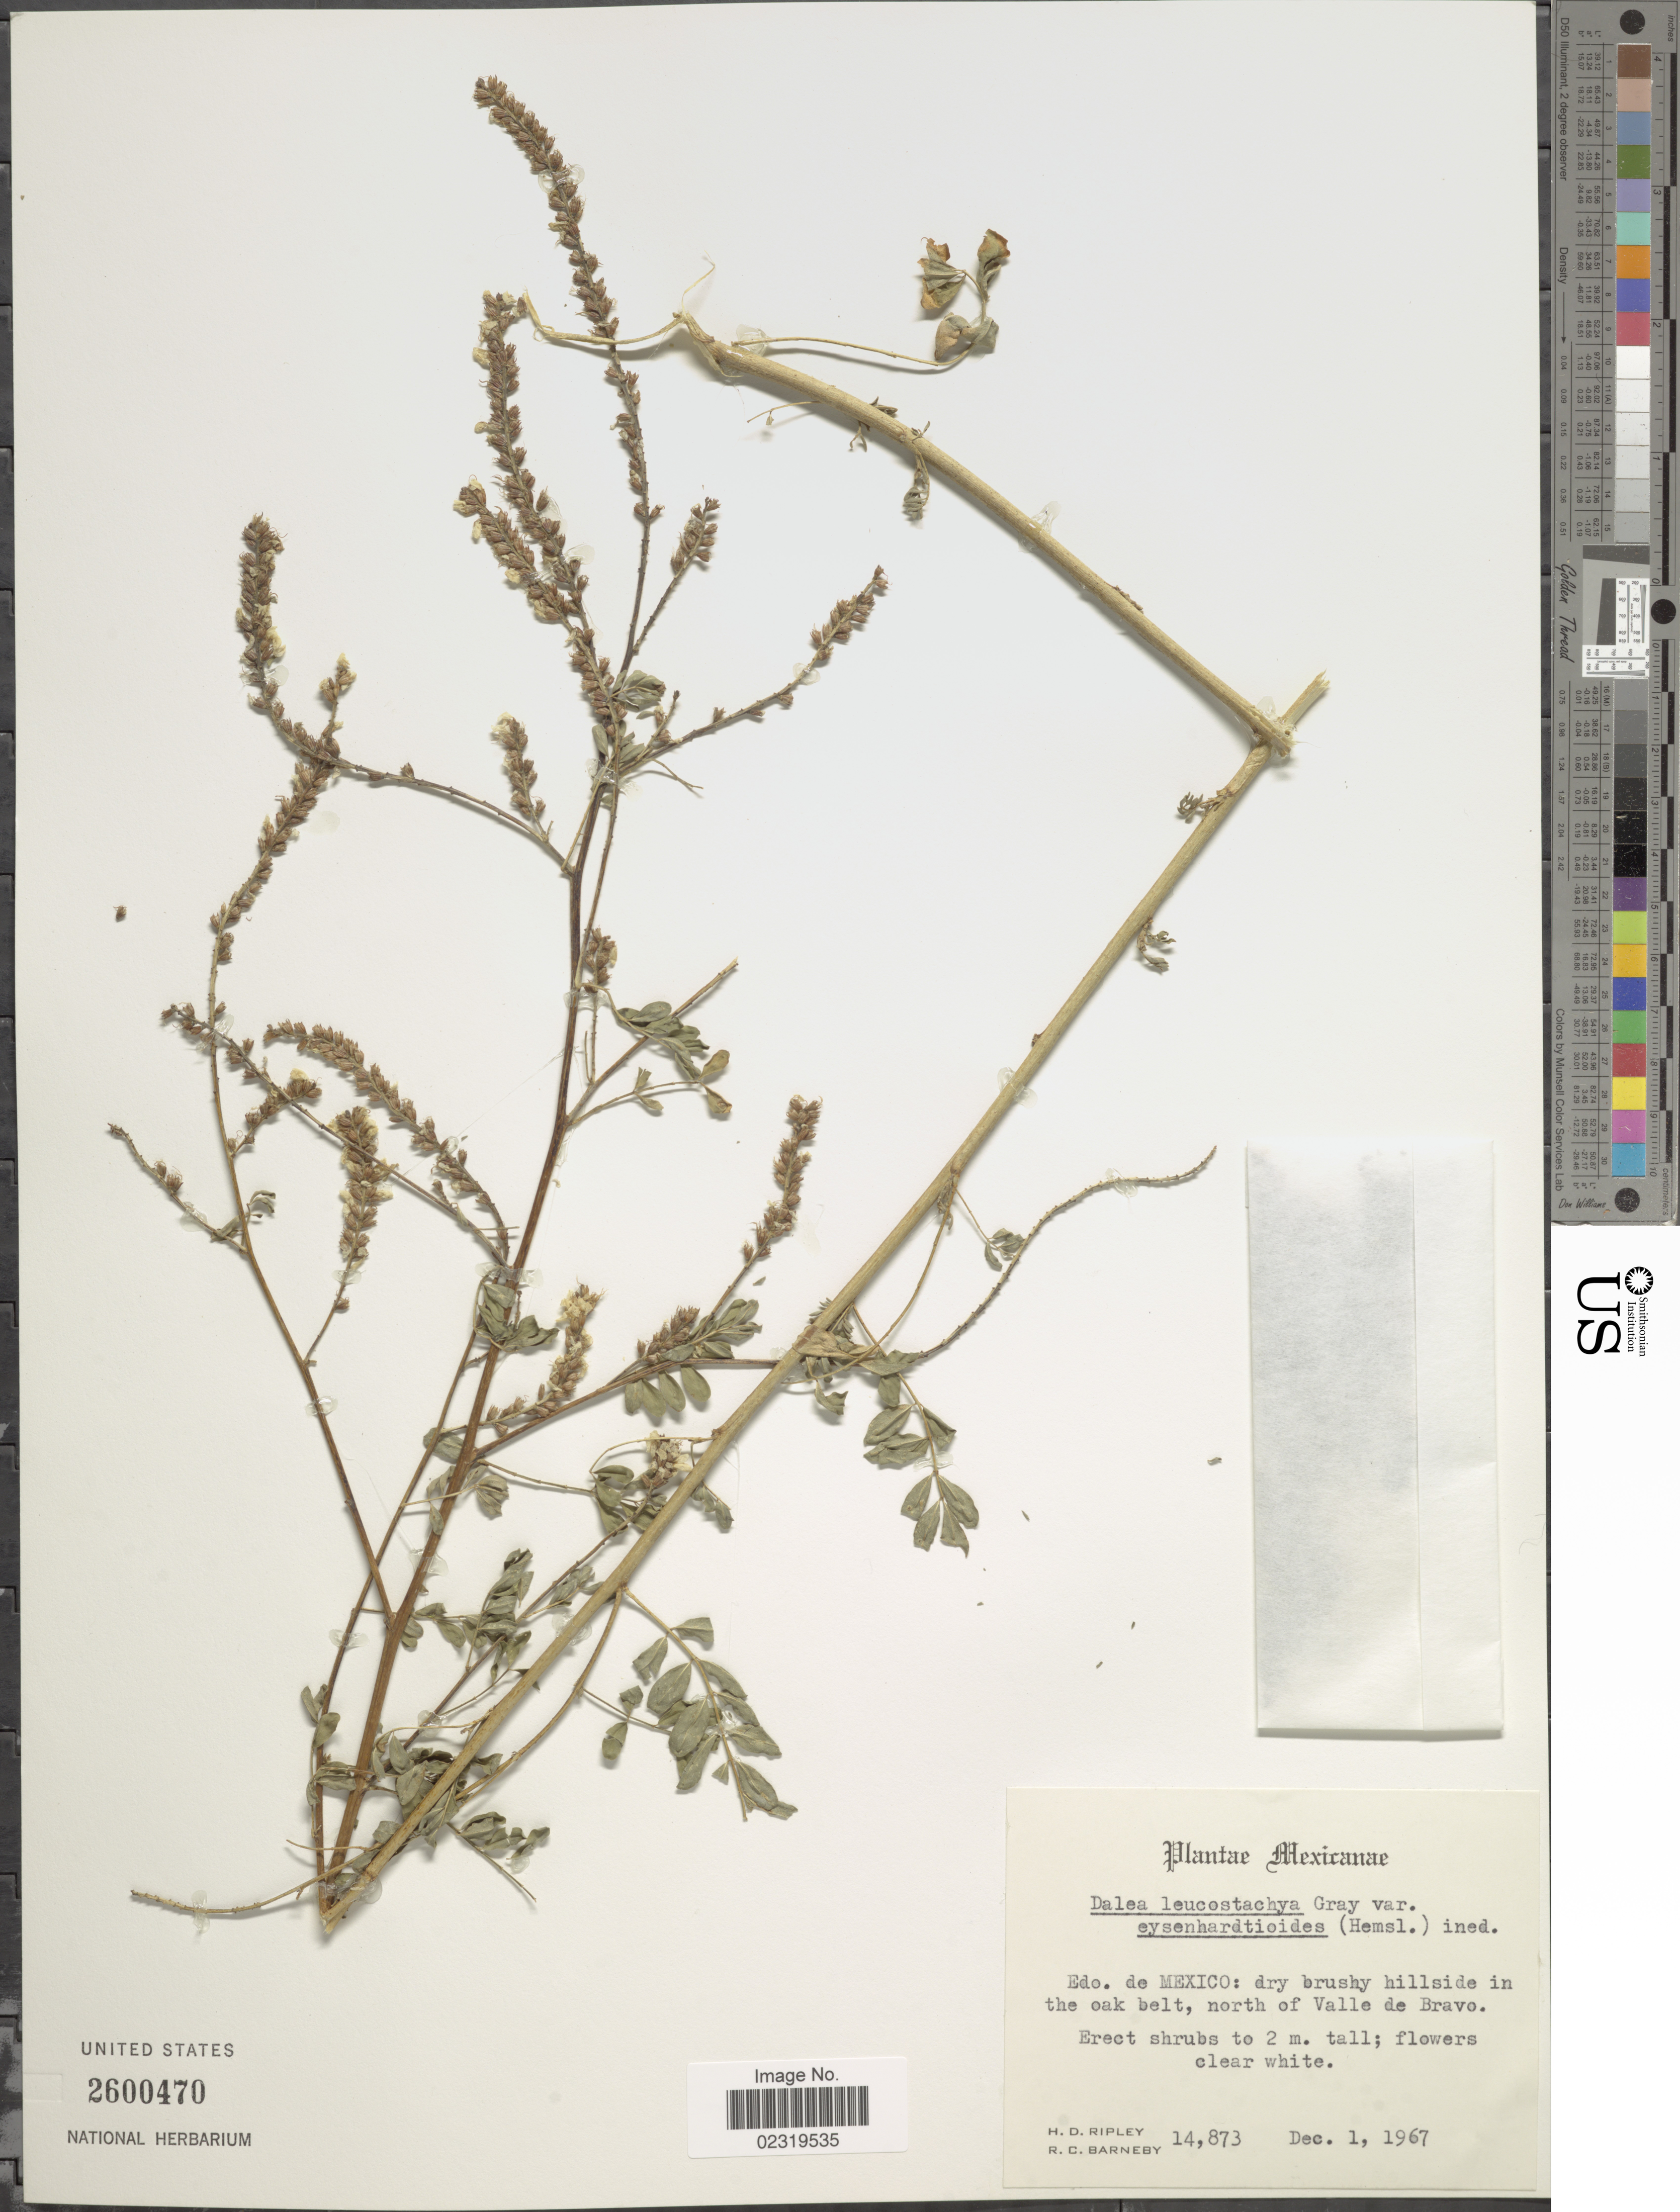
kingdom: Plantae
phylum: Tracheophyta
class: Magnoliopsida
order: Fabales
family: Fabaceae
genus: Dalea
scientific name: Dalea leucostachya var. eysenhardtioides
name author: (Hemsl.) Barneby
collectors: H. Ripley & R. C. Barneby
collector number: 14873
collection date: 1967-12-01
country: Mexico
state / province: México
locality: Dry brushy hillside in the oak belt, north of Valle de Bravo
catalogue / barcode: US 2600470